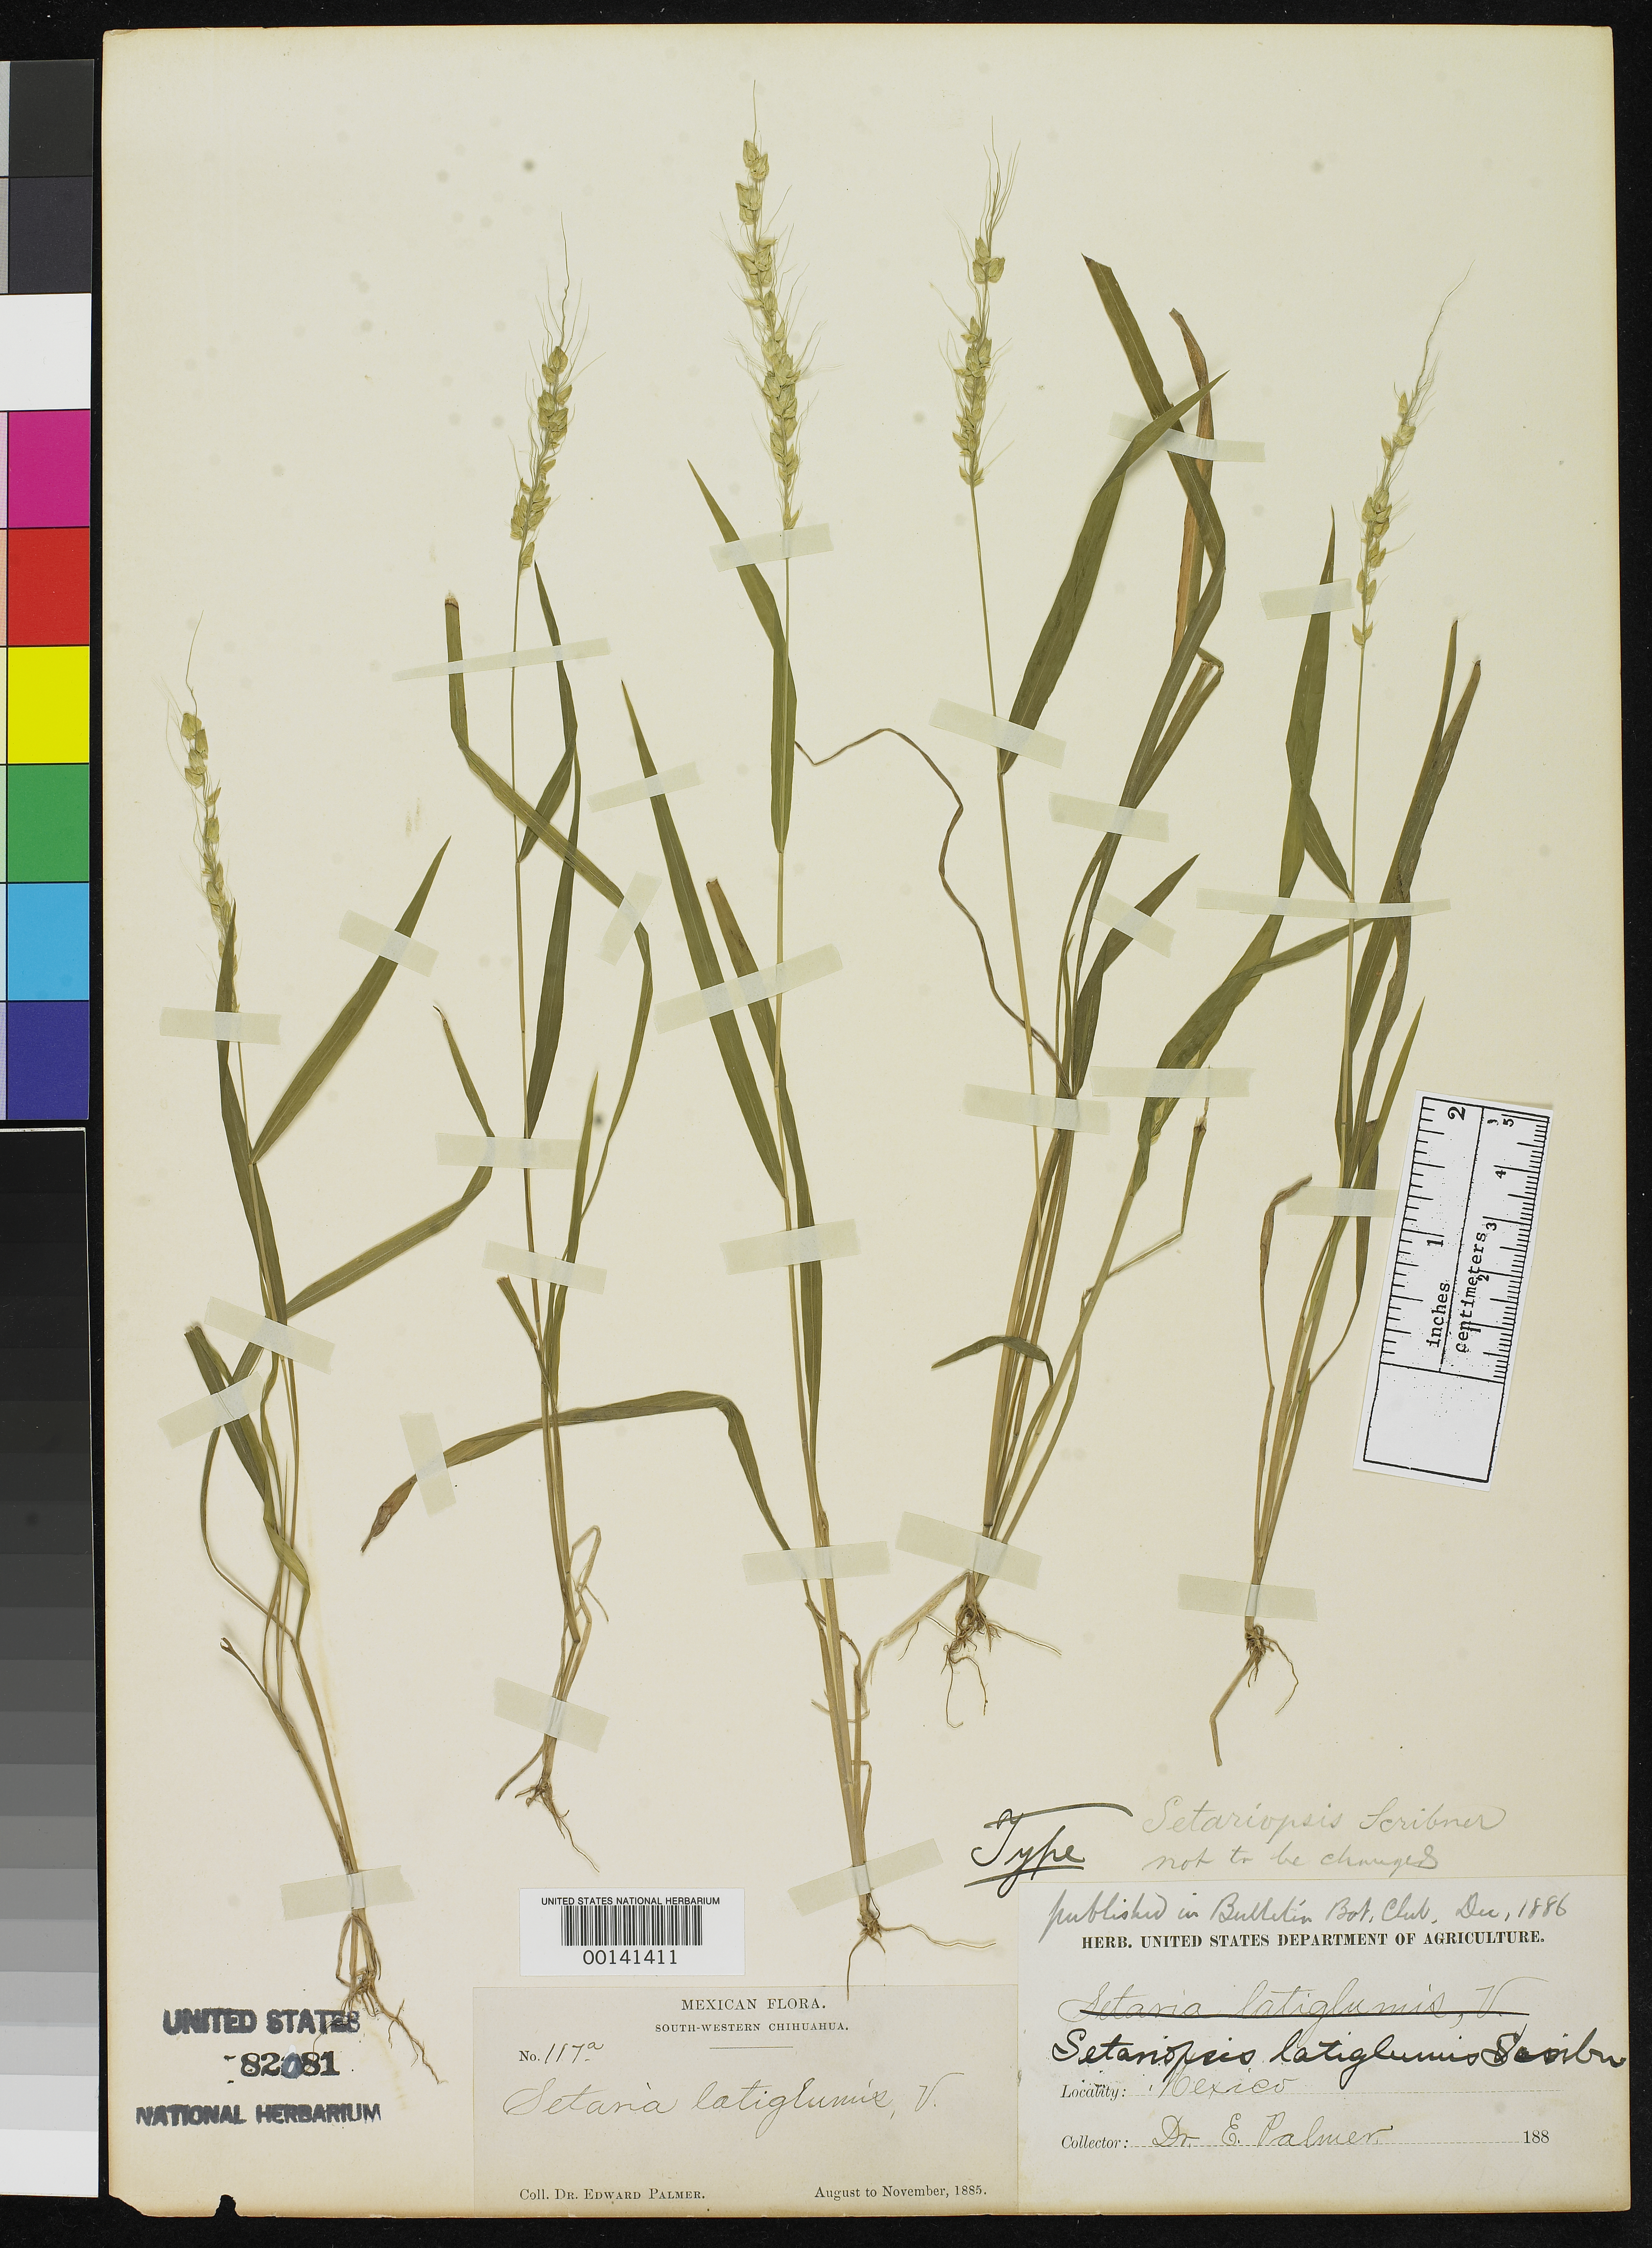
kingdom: Plantae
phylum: Tracheophyta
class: Liliopsida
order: Poales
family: Poaceae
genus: Setaria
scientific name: Setaria latiglumis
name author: Vasey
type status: Holotype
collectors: E. Palmer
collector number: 117a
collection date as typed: Aug 1885 to -- Nov 1885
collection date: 1885-08/1885-11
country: Mexico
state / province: Chihuahua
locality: South-western Chihuahua.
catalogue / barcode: US 82081